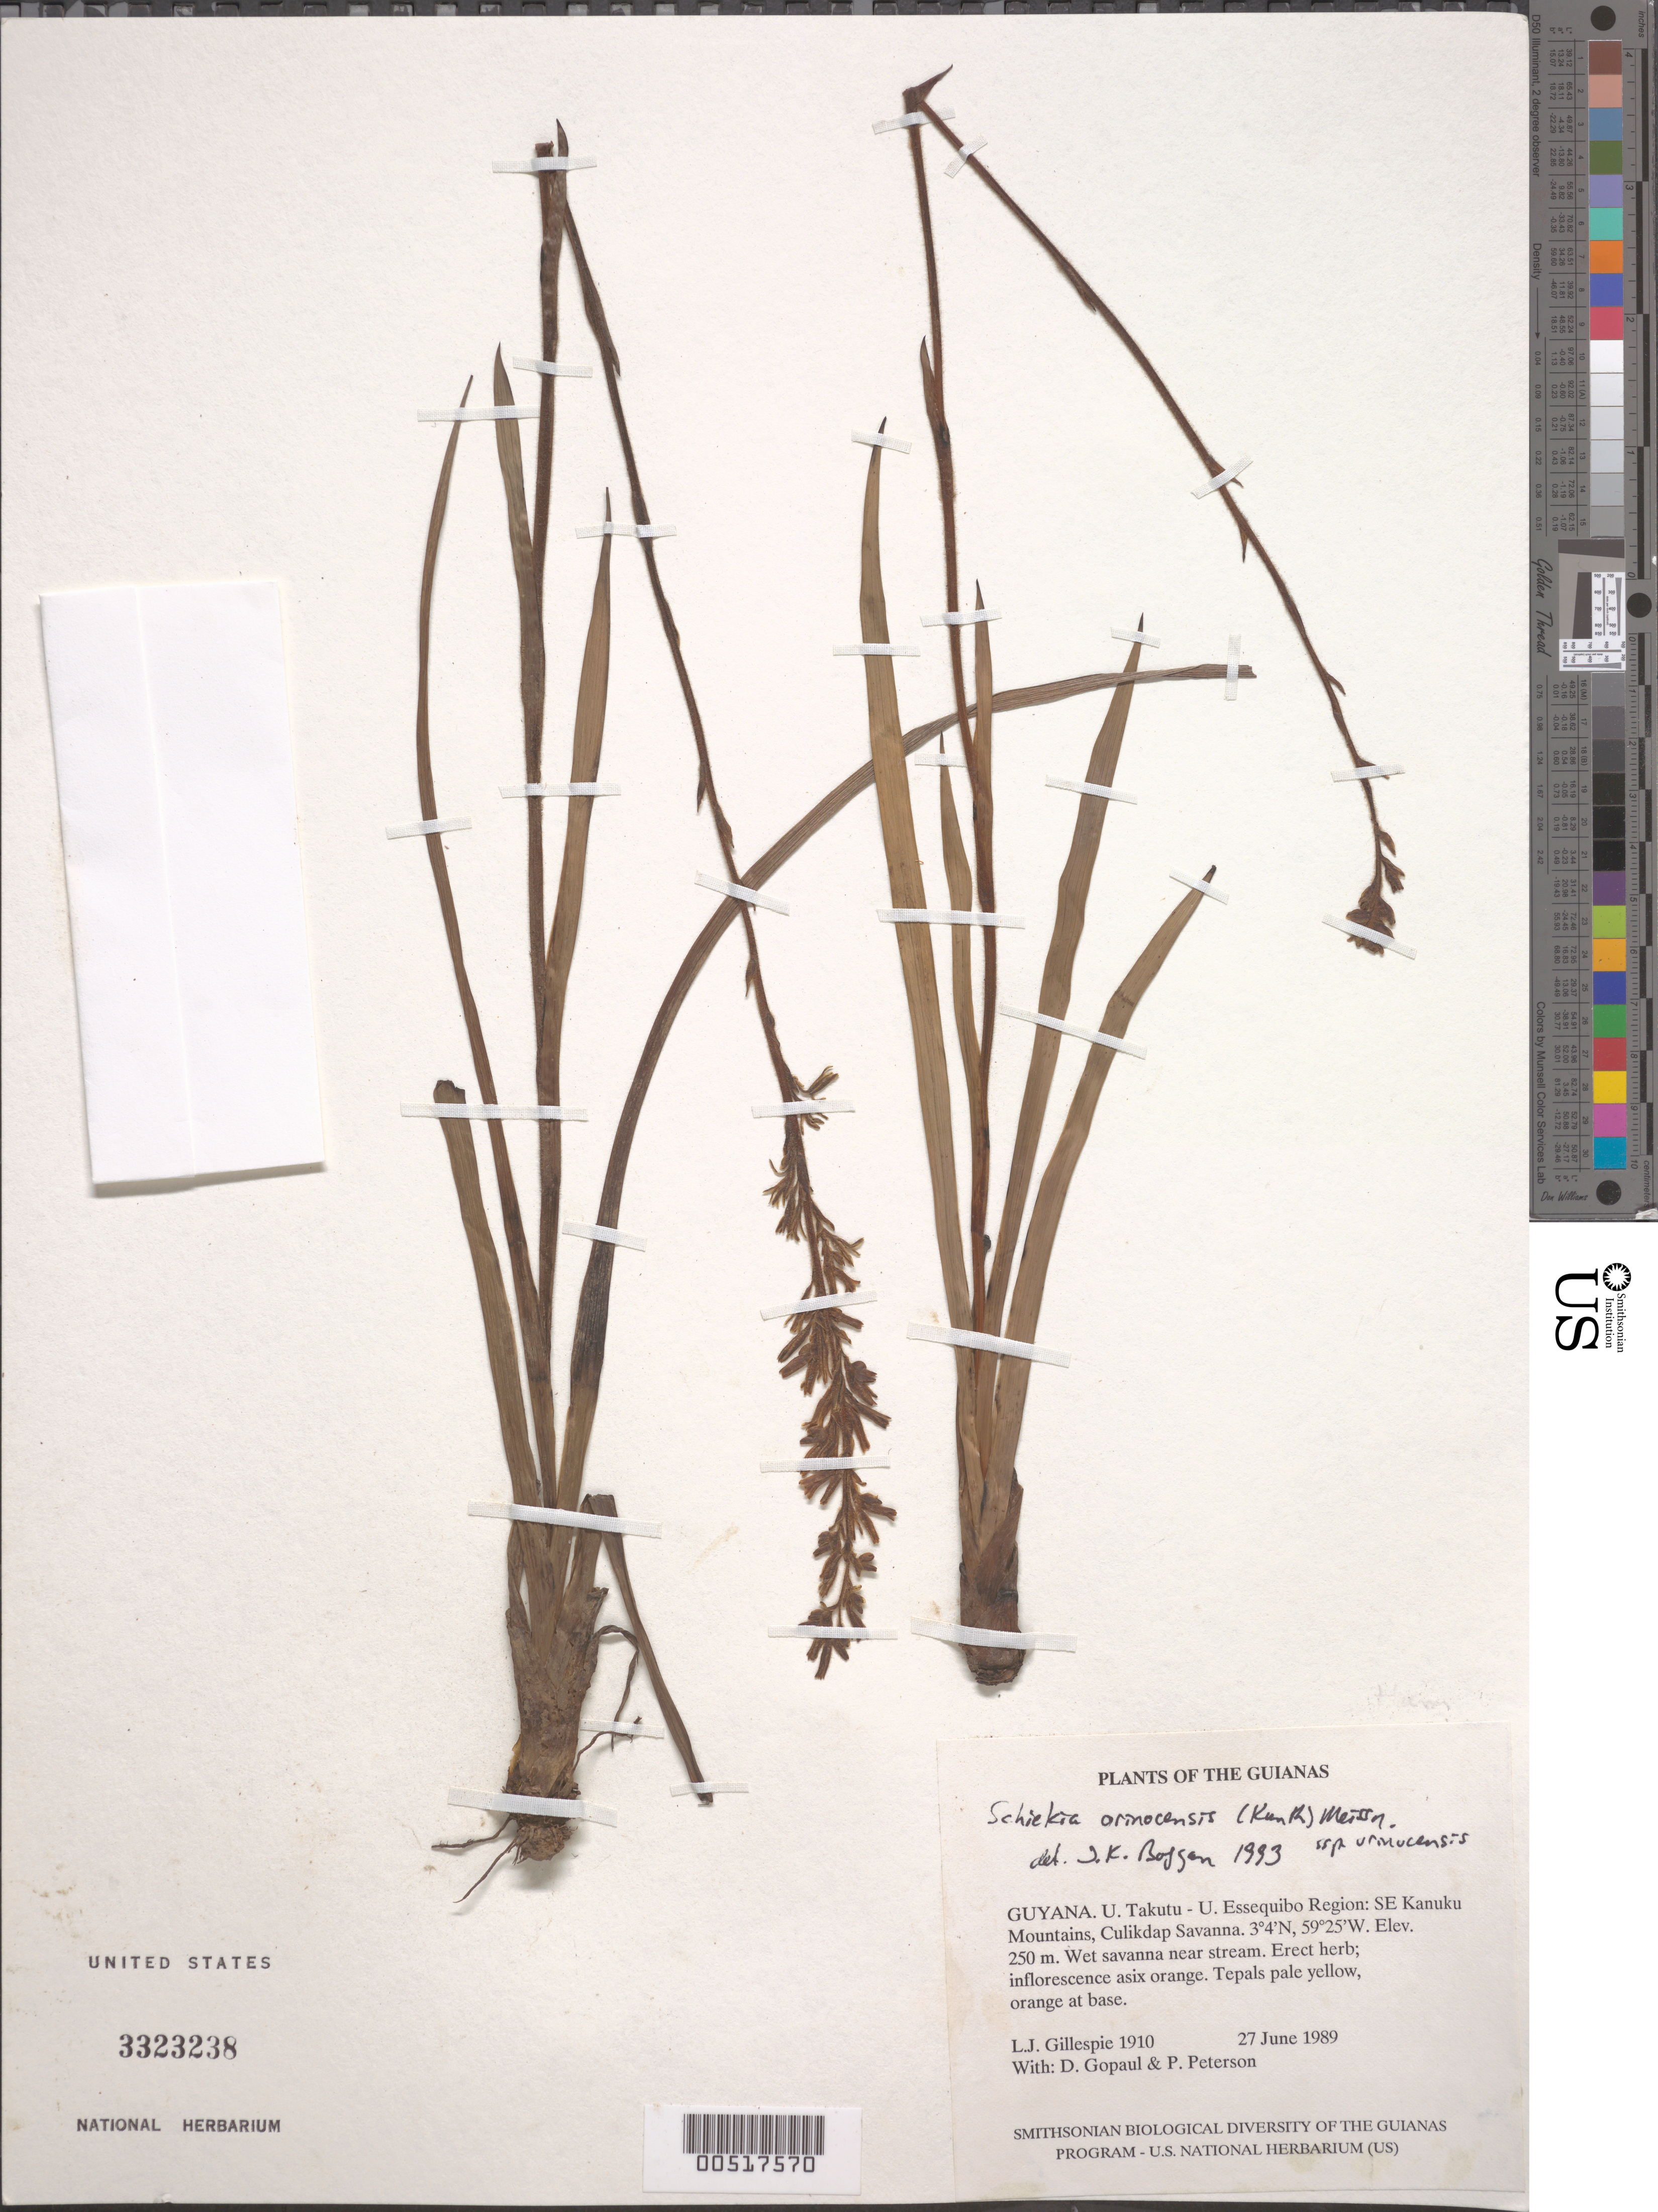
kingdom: Plantae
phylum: Tracheophyta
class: Liliopsida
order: Commelinales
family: Haemodoraceae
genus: Schiekia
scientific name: Schiekia orinocensis subsp. orinocensis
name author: (Kunth) Meisn.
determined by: Boggan, J. K., (US), NMNH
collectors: L. J. Gillespie, D. Gopaul & P. M. Peterson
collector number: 1910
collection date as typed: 27 June 1989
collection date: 1989-06-27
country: Guyana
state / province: U. Takutu-U. Essequibo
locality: SE Kanuku Mts, Culikdap Savanna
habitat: Wet savanna near stream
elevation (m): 250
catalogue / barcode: US 3323238